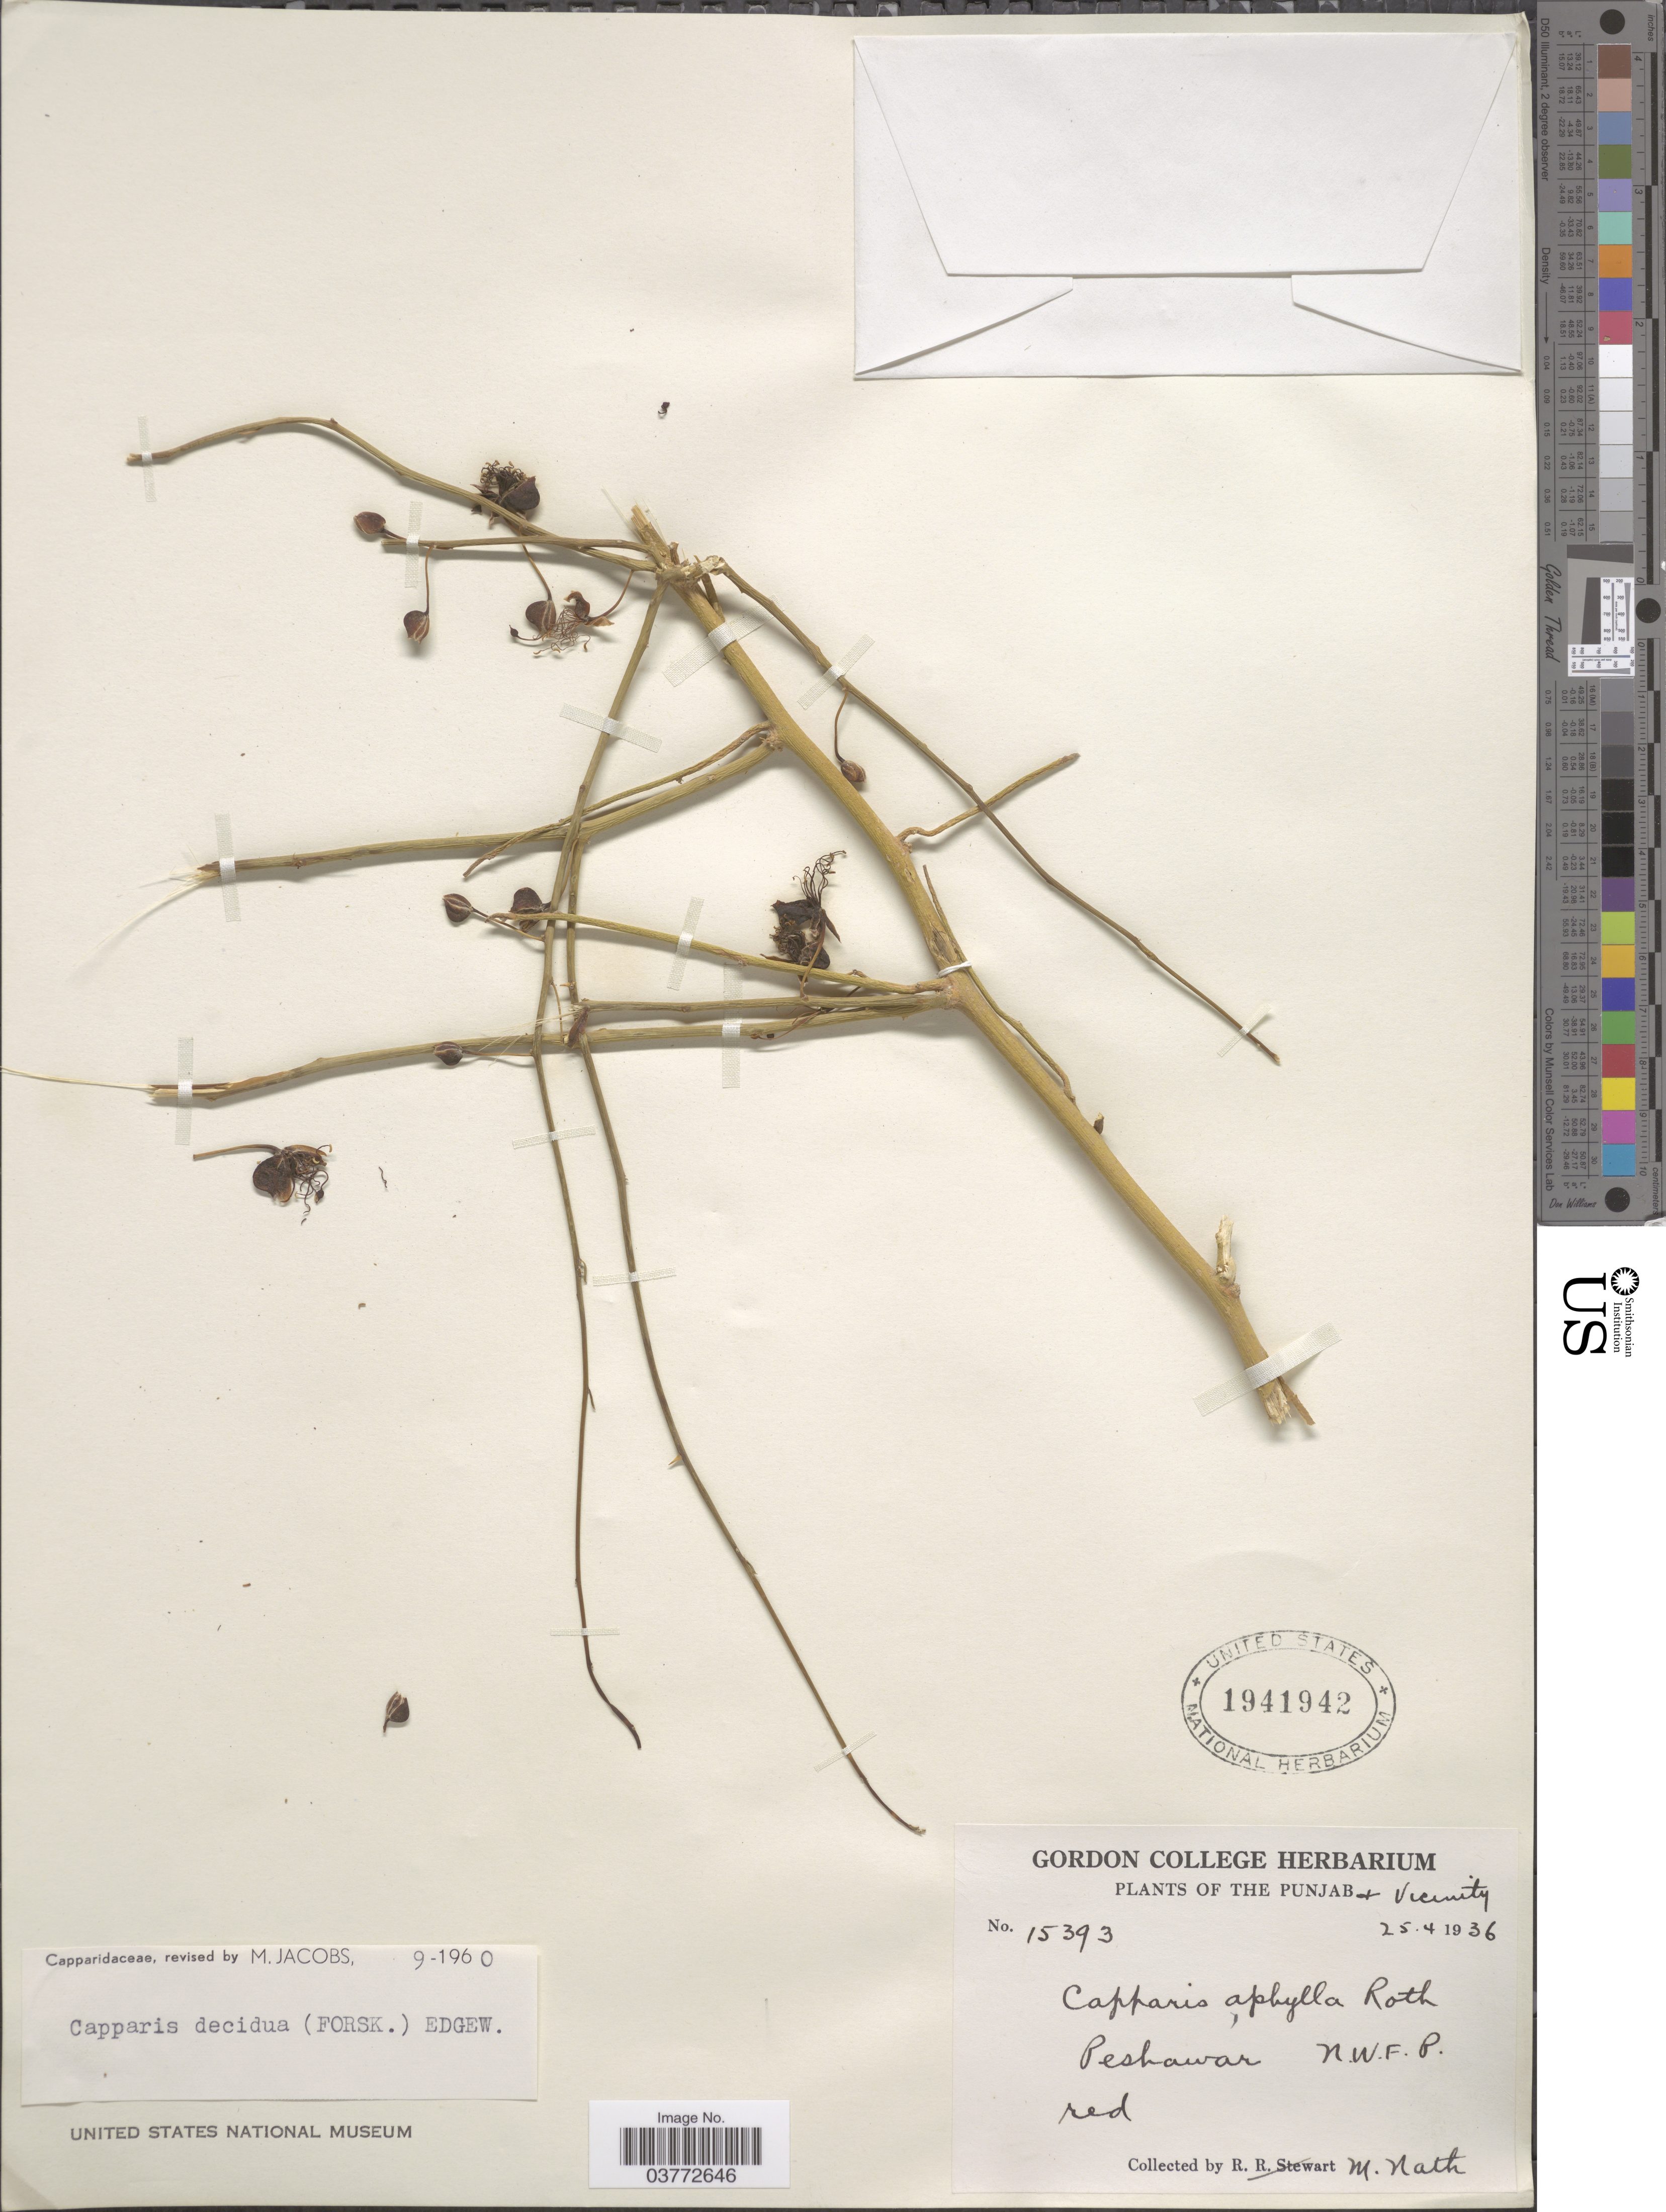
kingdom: Plantae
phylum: Tracheophyta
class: Magnoliopsida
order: Brassicales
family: Capparaceae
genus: Capparis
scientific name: Capparis decidua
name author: (Forssk.) Edgew.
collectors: M. Nath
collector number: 15393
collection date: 1936-04-25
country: Pakistan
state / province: Punjab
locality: The Punjab & Vicinity. Peshawar N. W. F. P.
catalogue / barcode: US 1941942